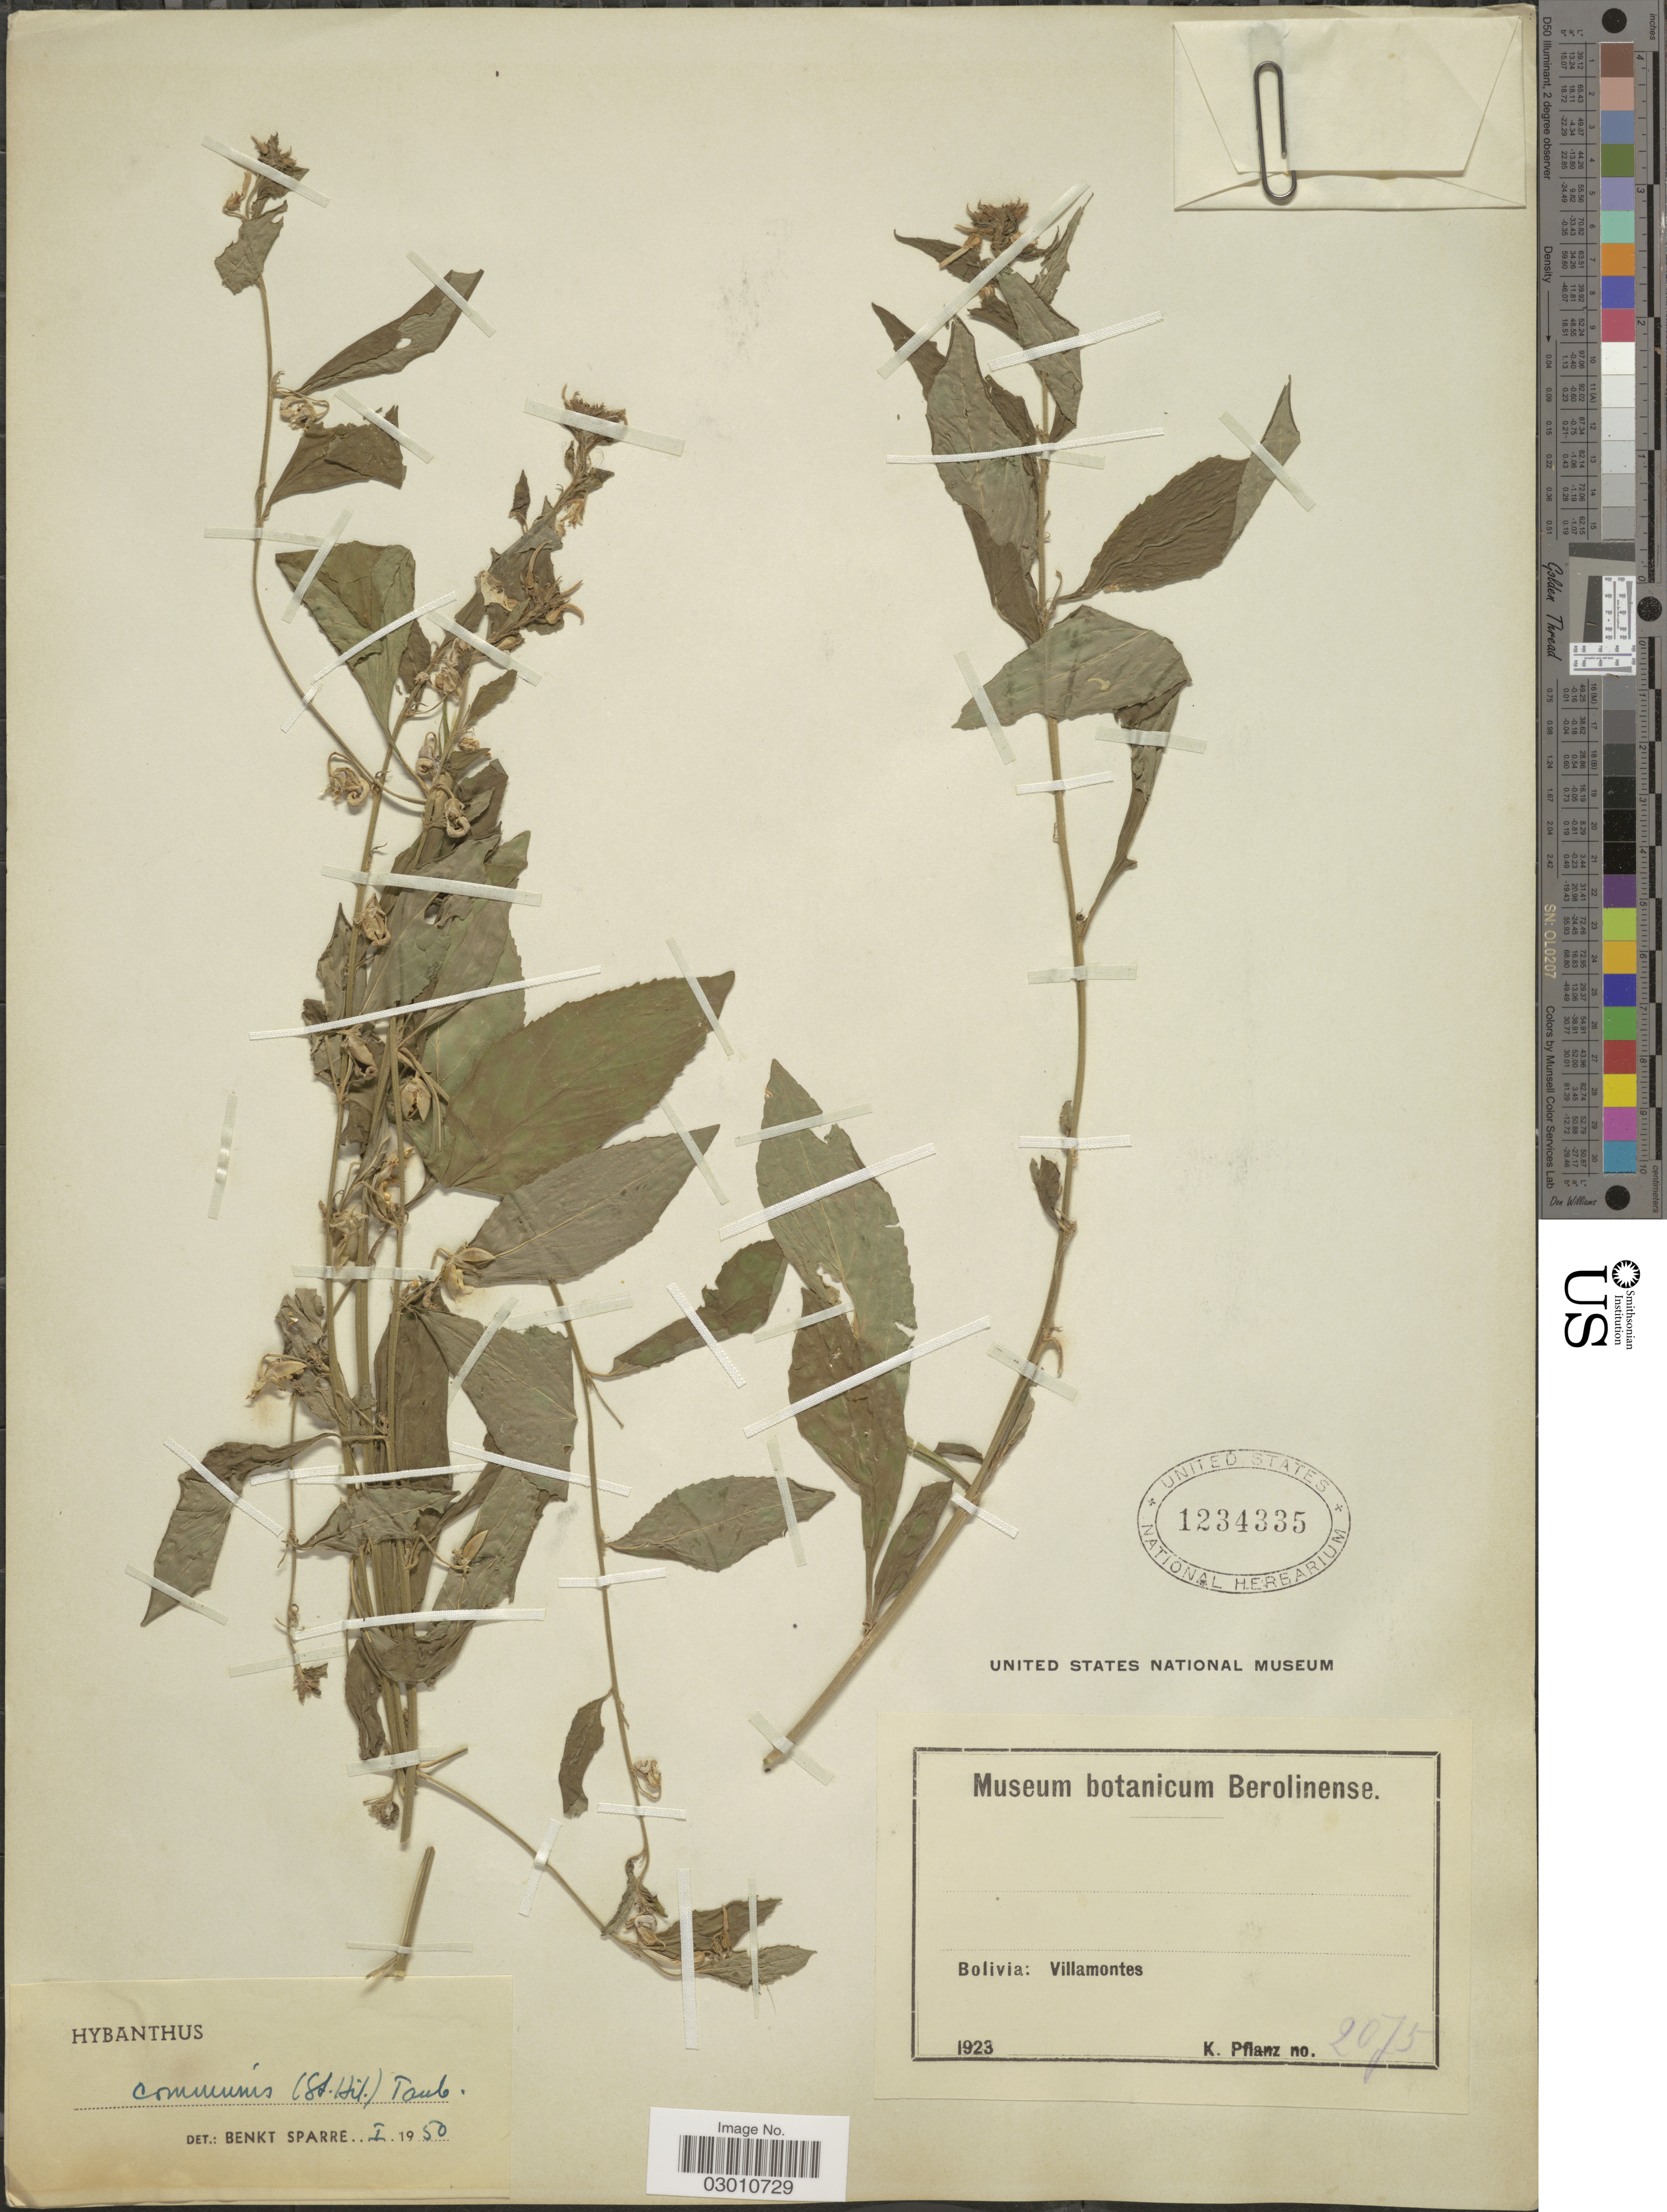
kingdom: Plantae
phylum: Tracheophyta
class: Magnoliopsida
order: Malpighiales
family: Violaceae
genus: Pombalia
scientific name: Pombalia communis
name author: (A. St.-Hil.) Paula-Souza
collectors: K. Pflanz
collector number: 2075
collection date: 1923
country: Bolivia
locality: Villamontes.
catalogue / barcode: US 1234335